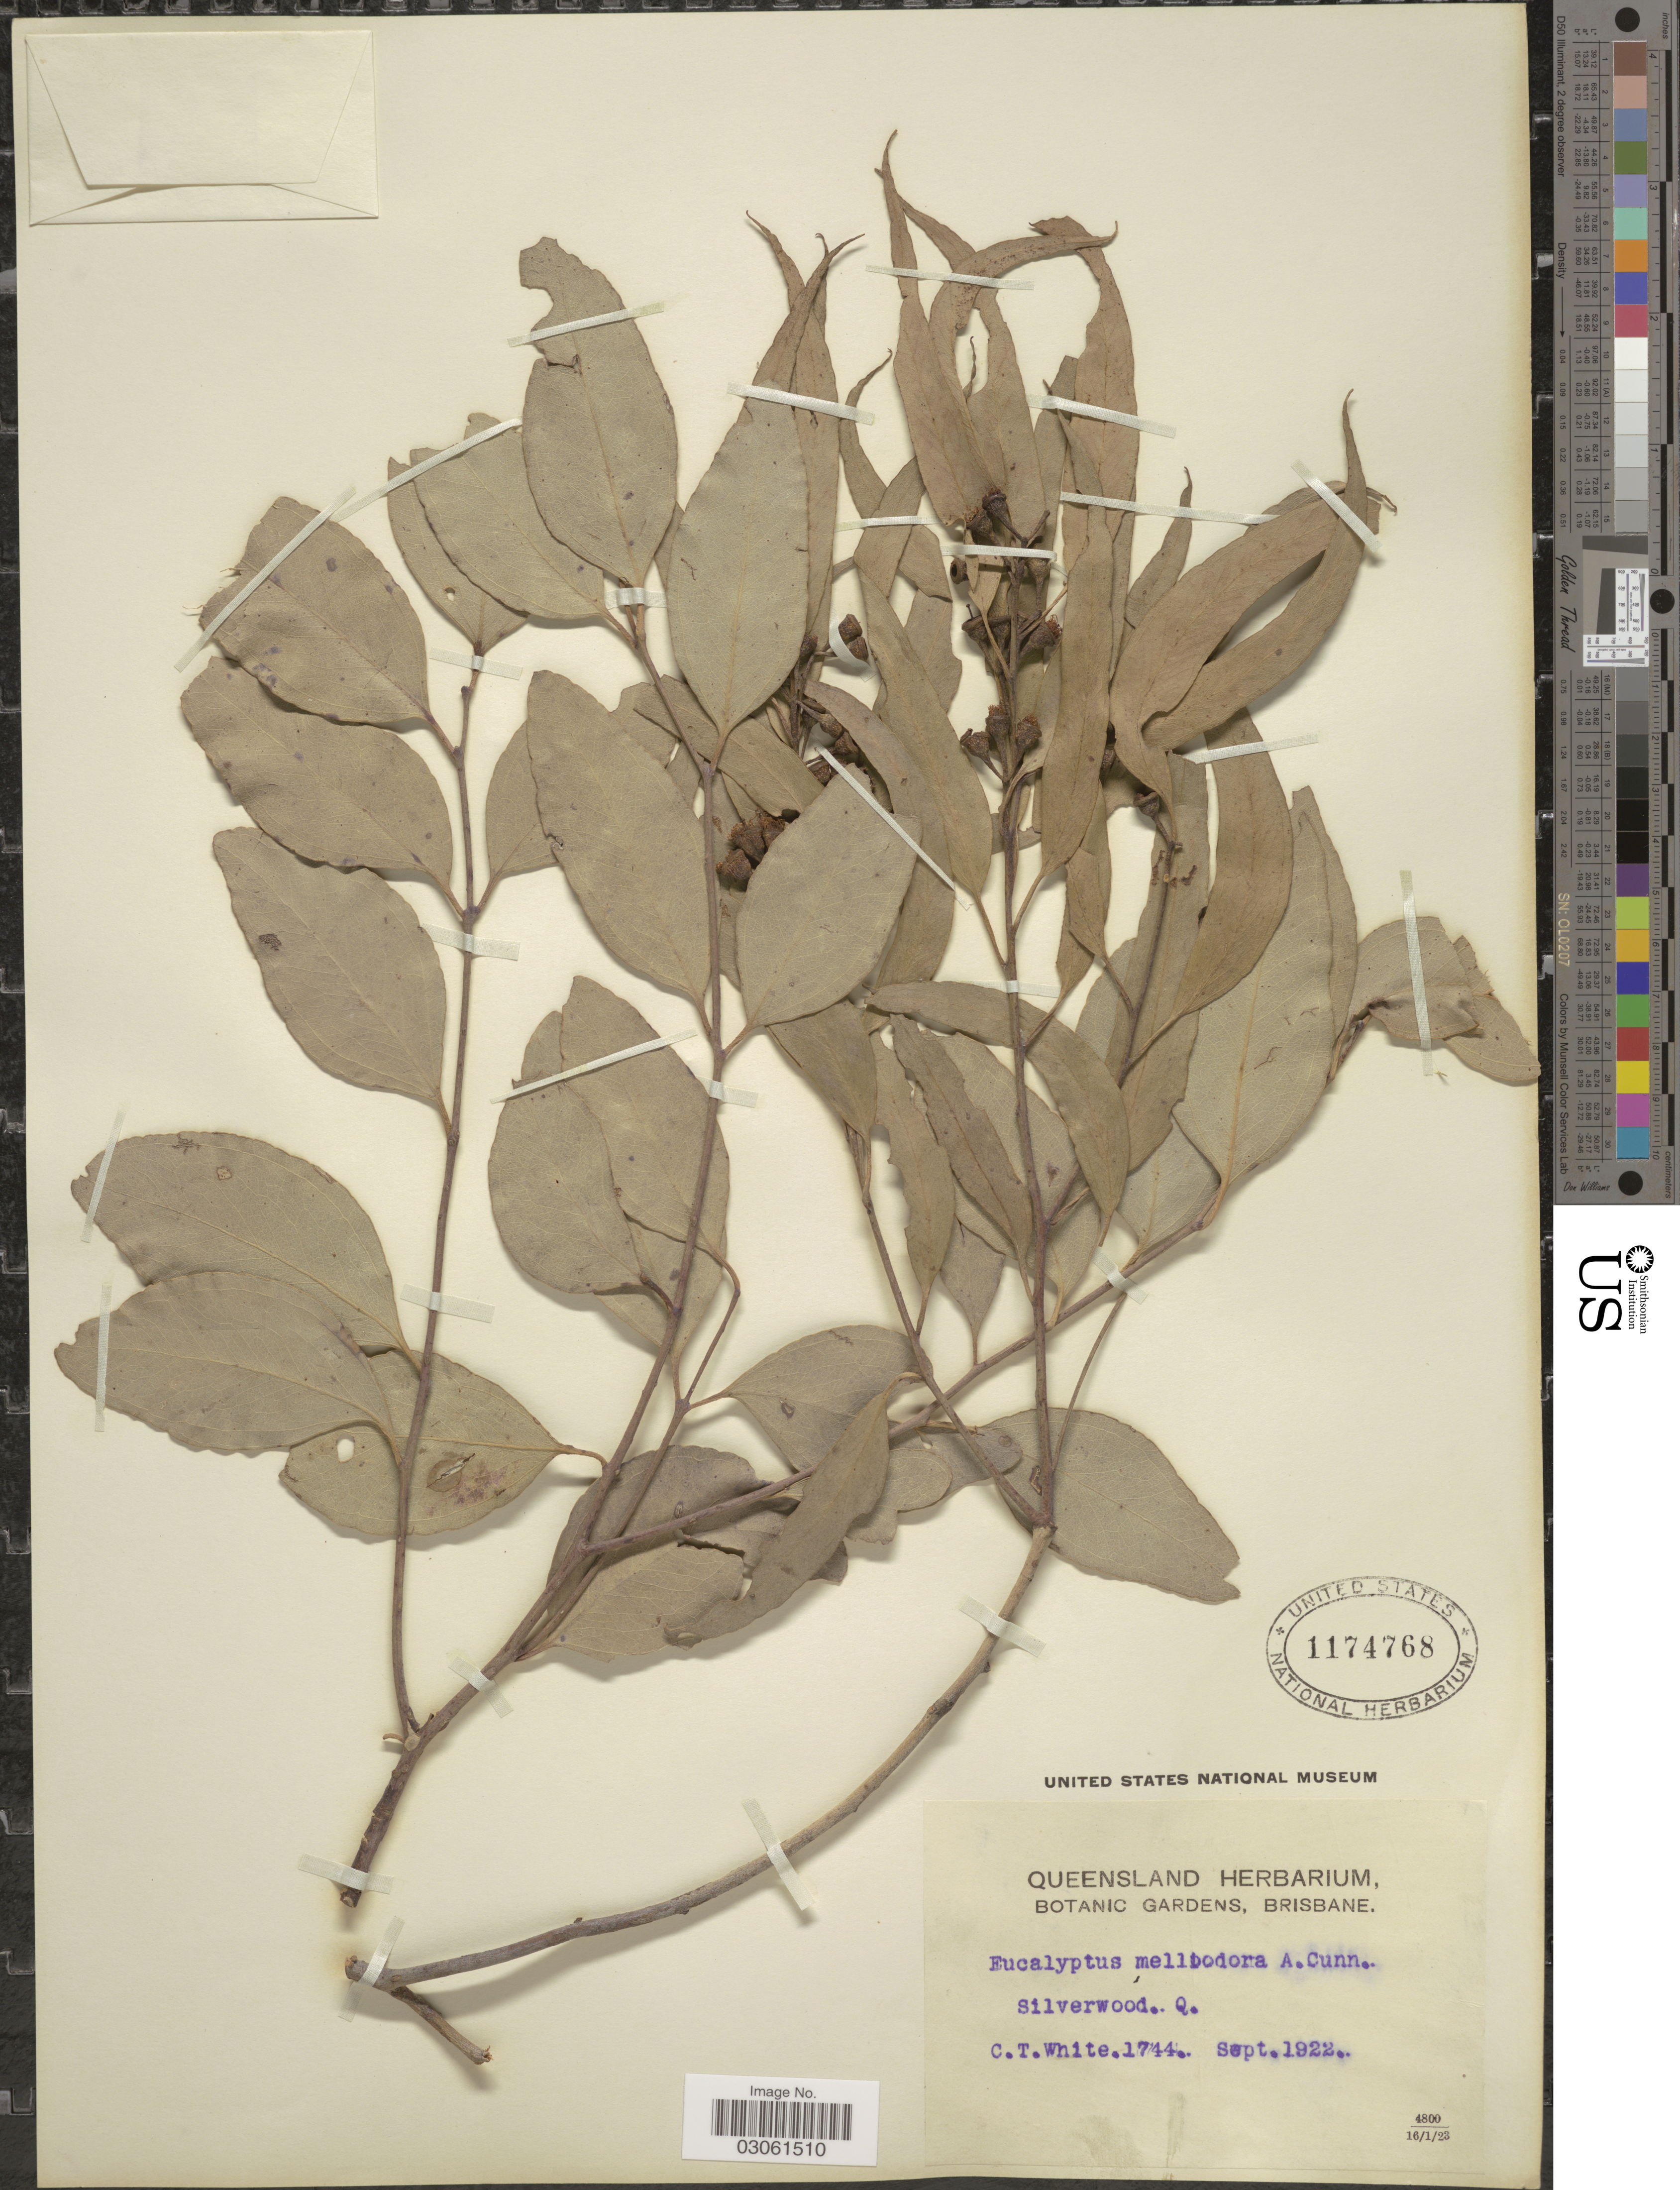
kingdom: Plantae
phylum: Tracheophyta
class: Magnoliopsida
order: Myrtales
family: Myrtaceae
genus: Eucalyptus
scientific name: Eucalyptus melliodora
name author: A. Cunn. ex S. Schauer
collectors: C. T. White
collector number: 1744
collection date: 1922-09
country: Australia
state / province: Queensland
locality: Silverwood. Q.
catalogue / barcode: US 1174768